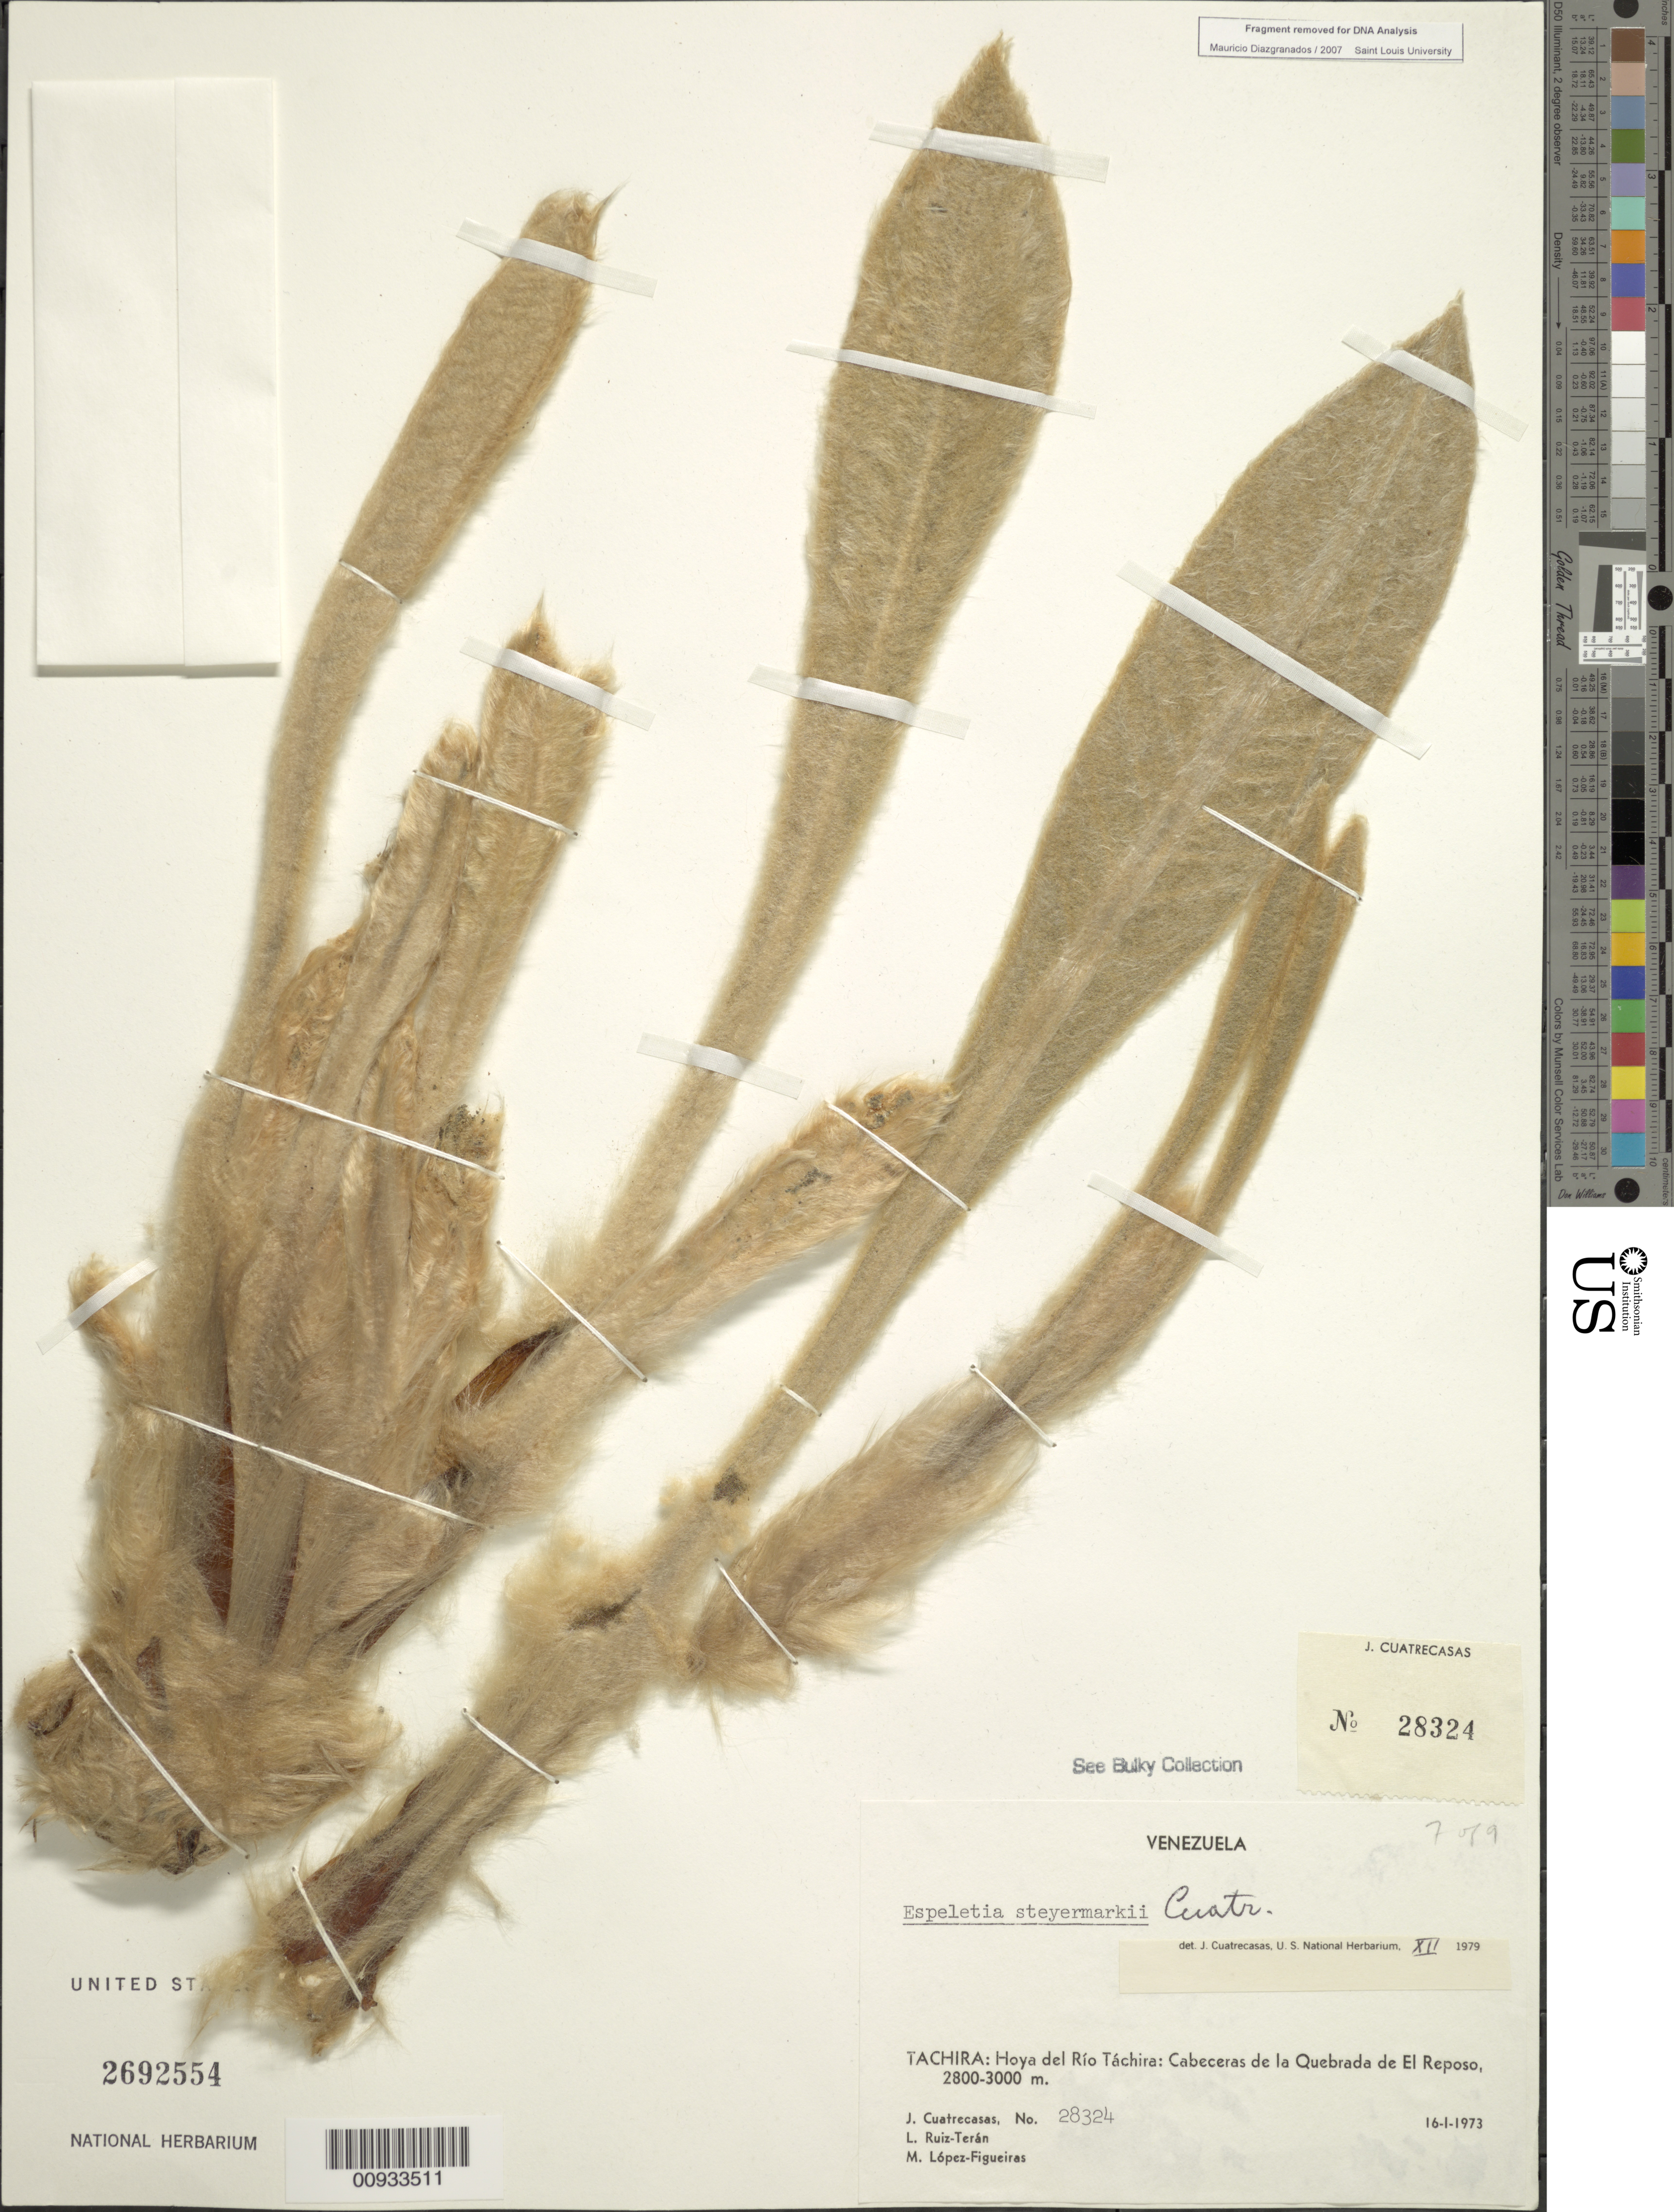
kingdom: Plantae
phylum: Tracheophyta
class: Magnoliopsida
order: Asterales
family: Asteraceae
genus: Espeletia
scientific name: Espeletia steyermarkii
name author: Cuatrec.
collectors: J. Cuatrecasas, L. E. Ruíz-Terán & M. López Figueiras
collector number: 28324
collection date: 1973-01-16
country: Venezuela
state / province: Tachira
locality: Hoya del Rio Tachira, Cabeceras de la Quebrada de El Reposo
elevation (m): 2800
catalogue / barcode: US 2692554